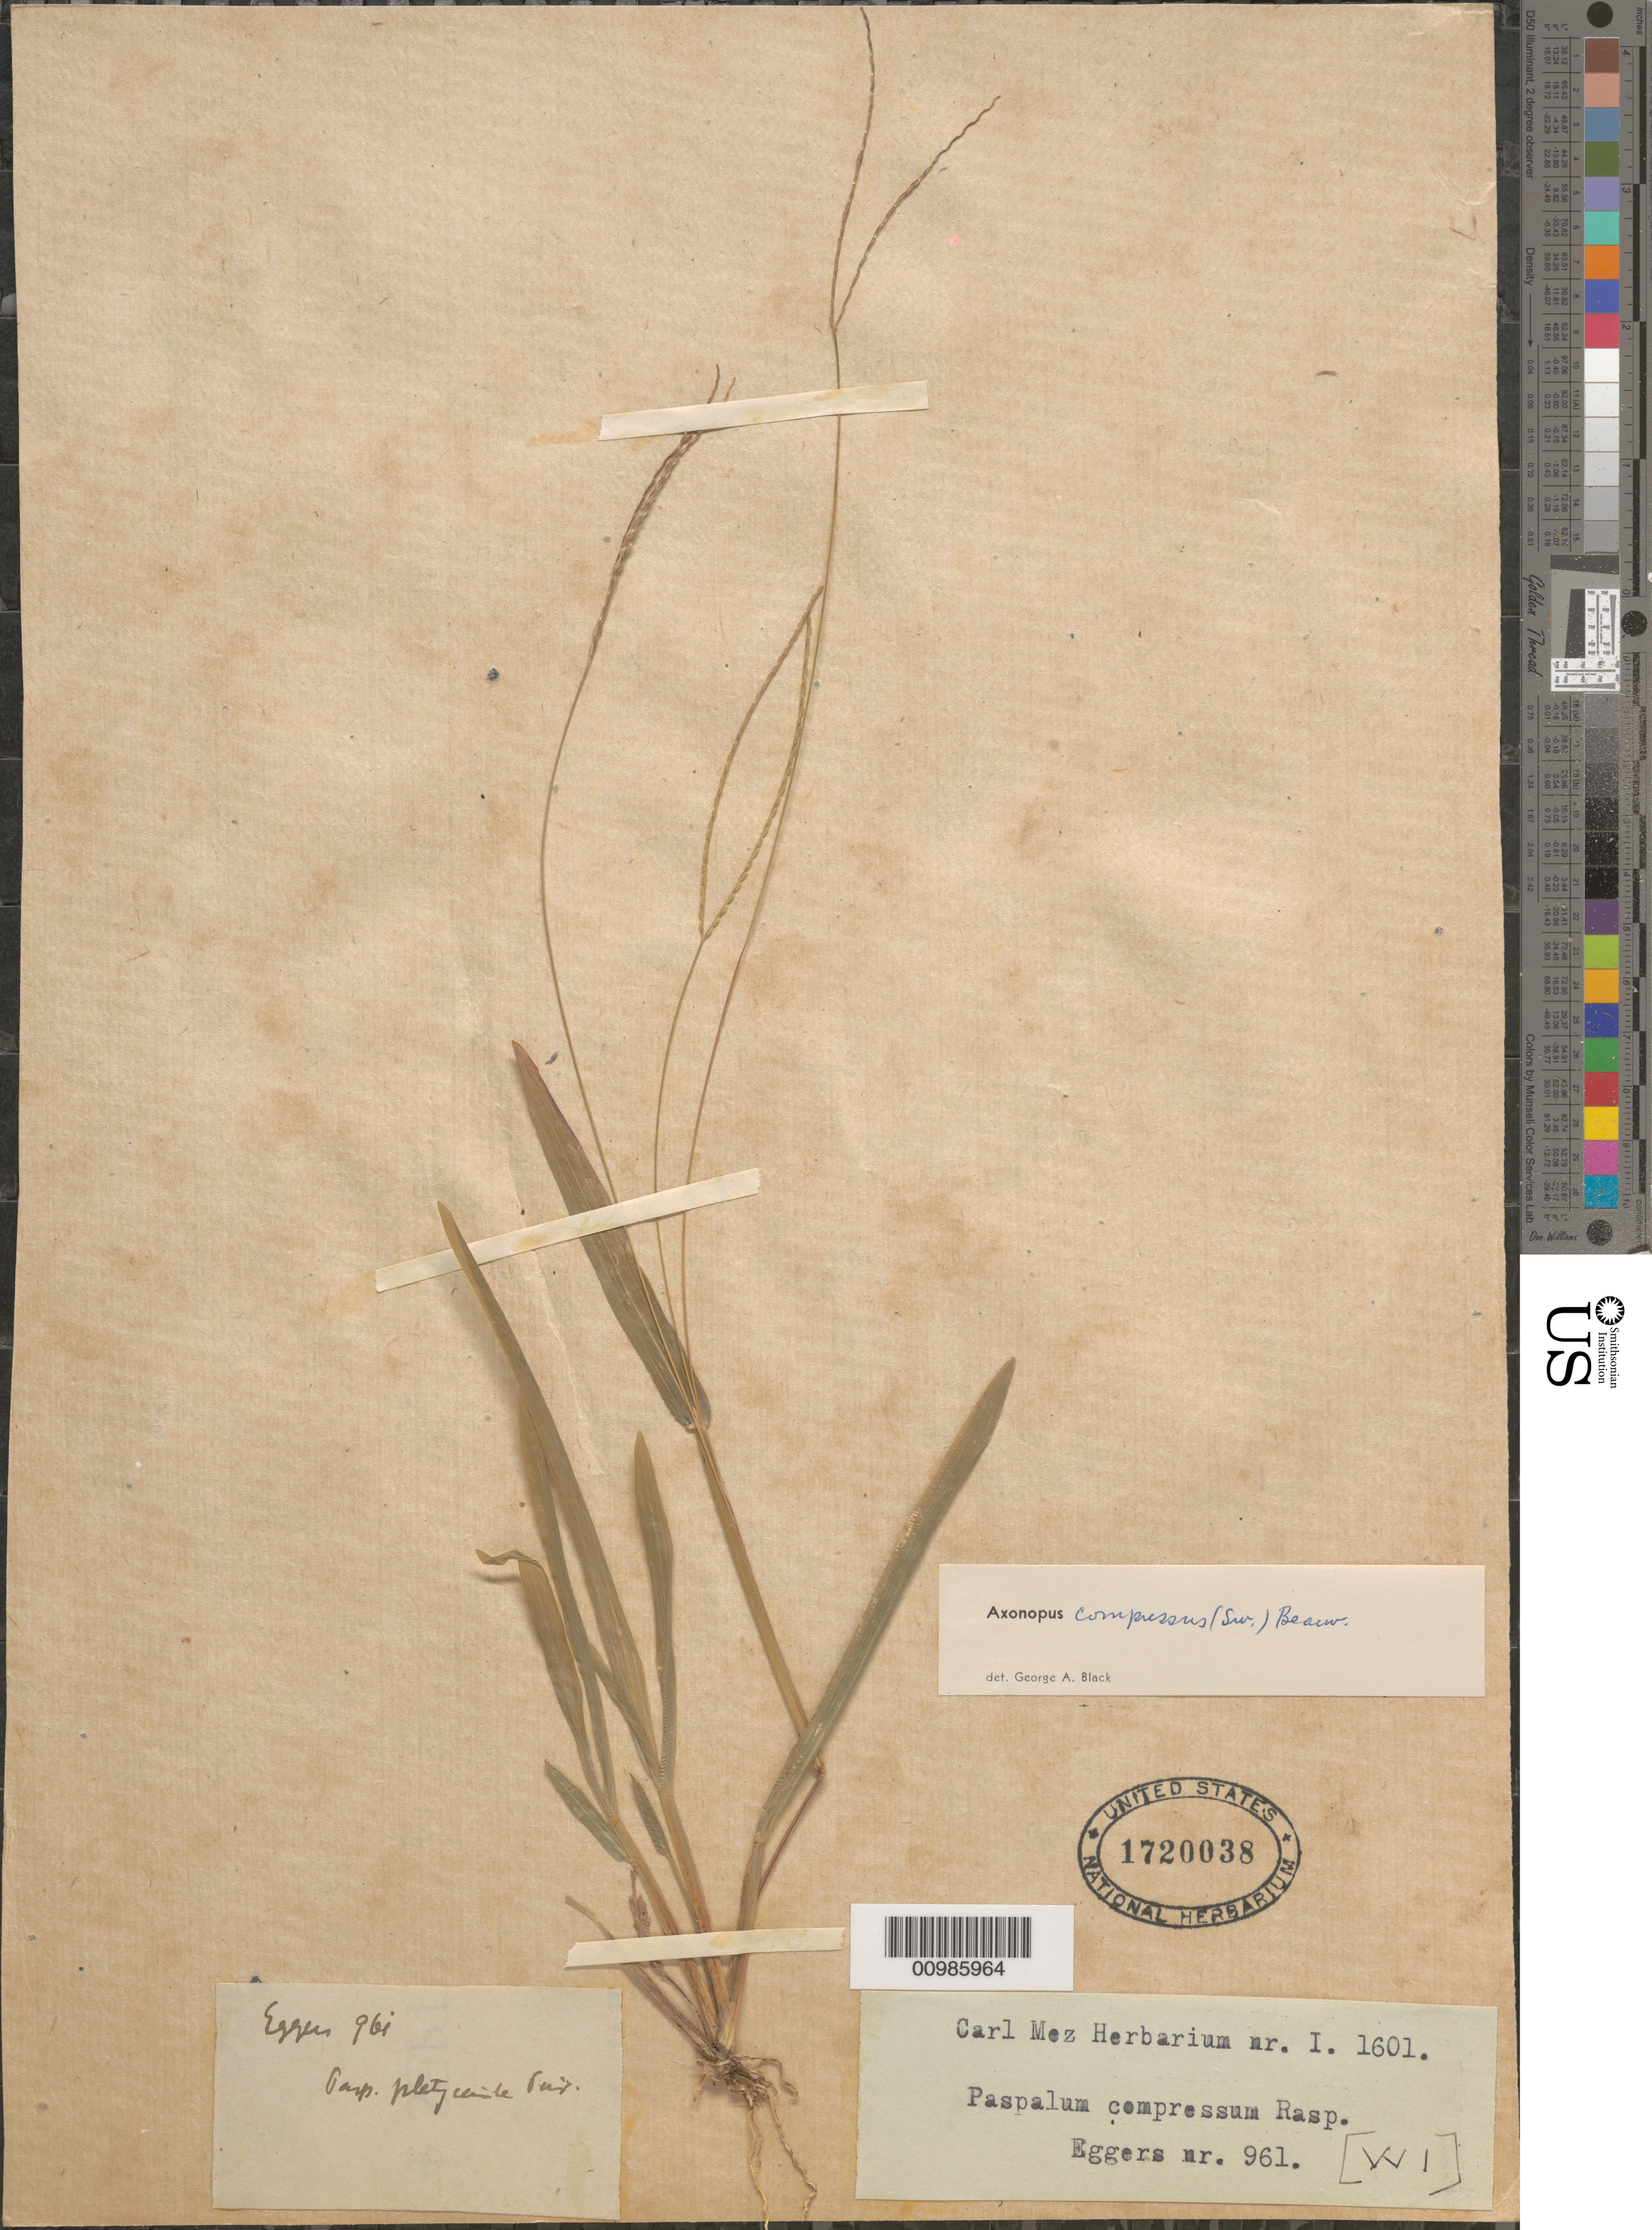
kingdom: Plantae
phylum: Tracheophyta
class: Liliopsida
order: Poales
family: Poaceae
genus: Axonopus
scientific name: Axonopus compressus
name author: (Sw.) P. Beauv.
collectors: H. F. A. von Eggers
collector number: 961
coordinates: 0 N, 0 E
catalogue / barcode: US 1720038